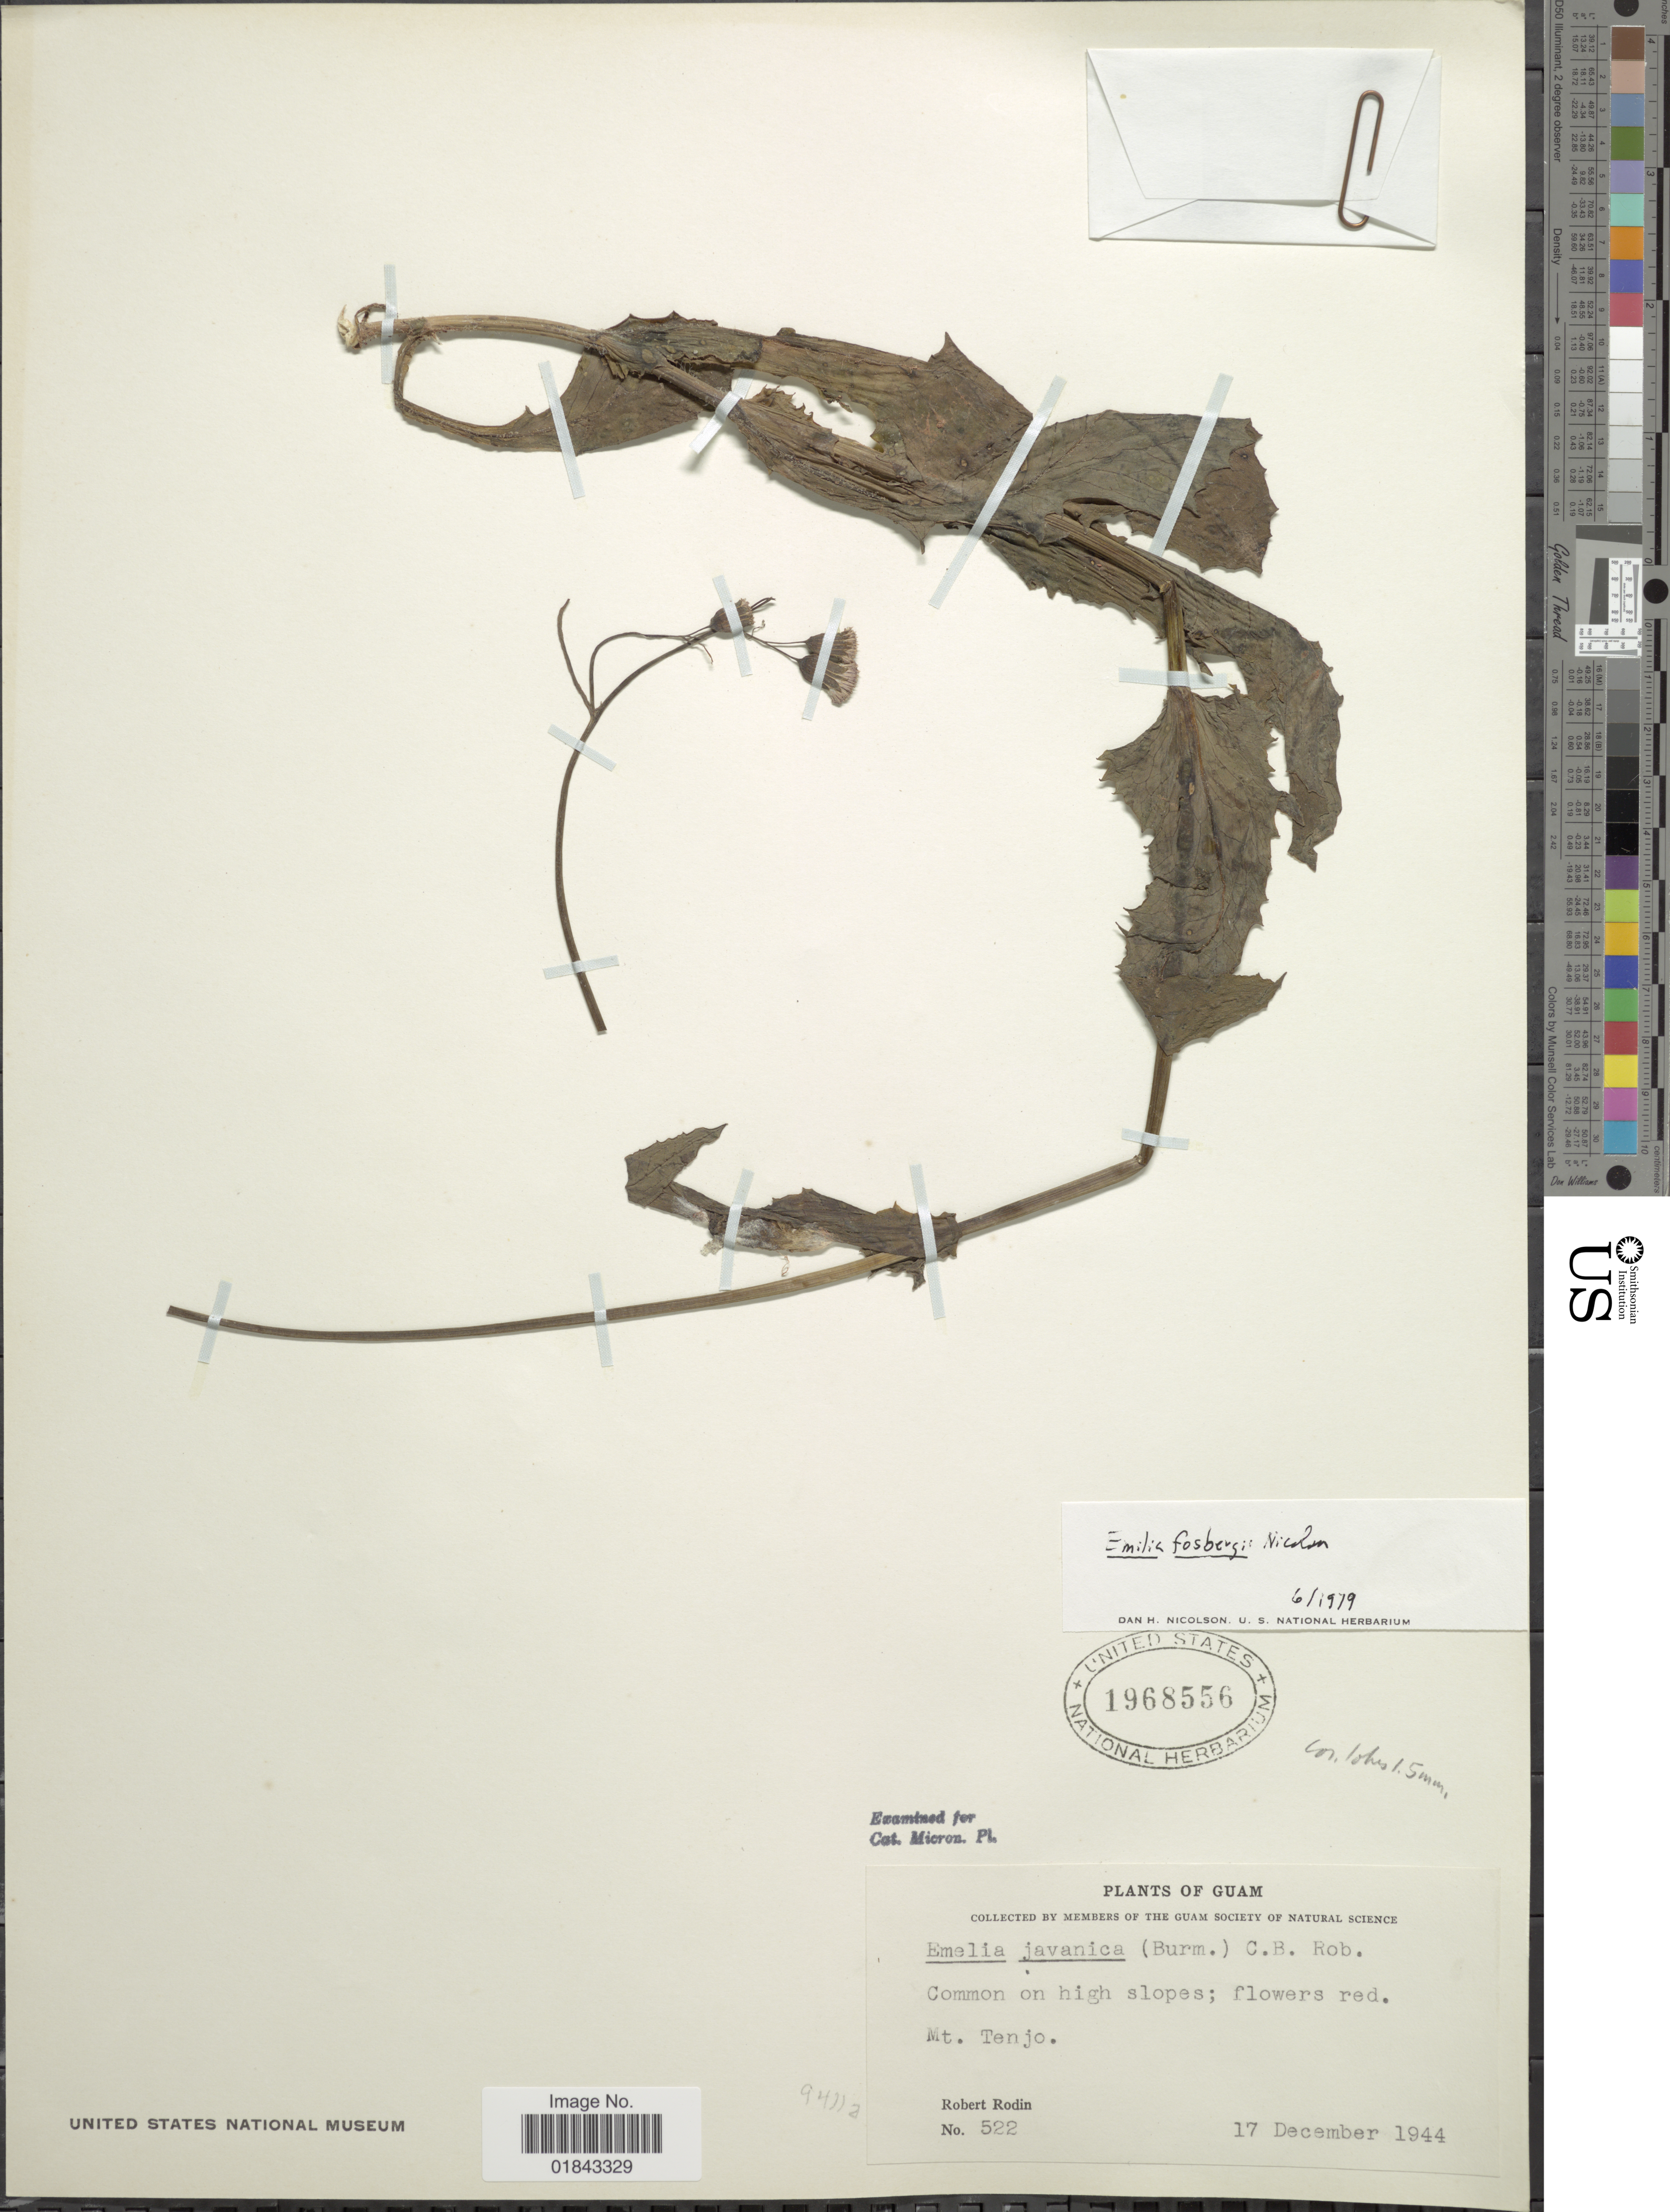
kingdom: Plantae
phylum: Tracheophyta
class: Magnoliopsida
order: Asterales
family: Asteraceae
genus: Emilia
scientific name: Emilia fosbergii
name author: Nicolson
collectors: R. Rodin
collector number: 522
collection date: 1944-12-17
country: Guam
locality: Common on high slopes; Mt. Tenjo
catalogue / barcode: US 1968556